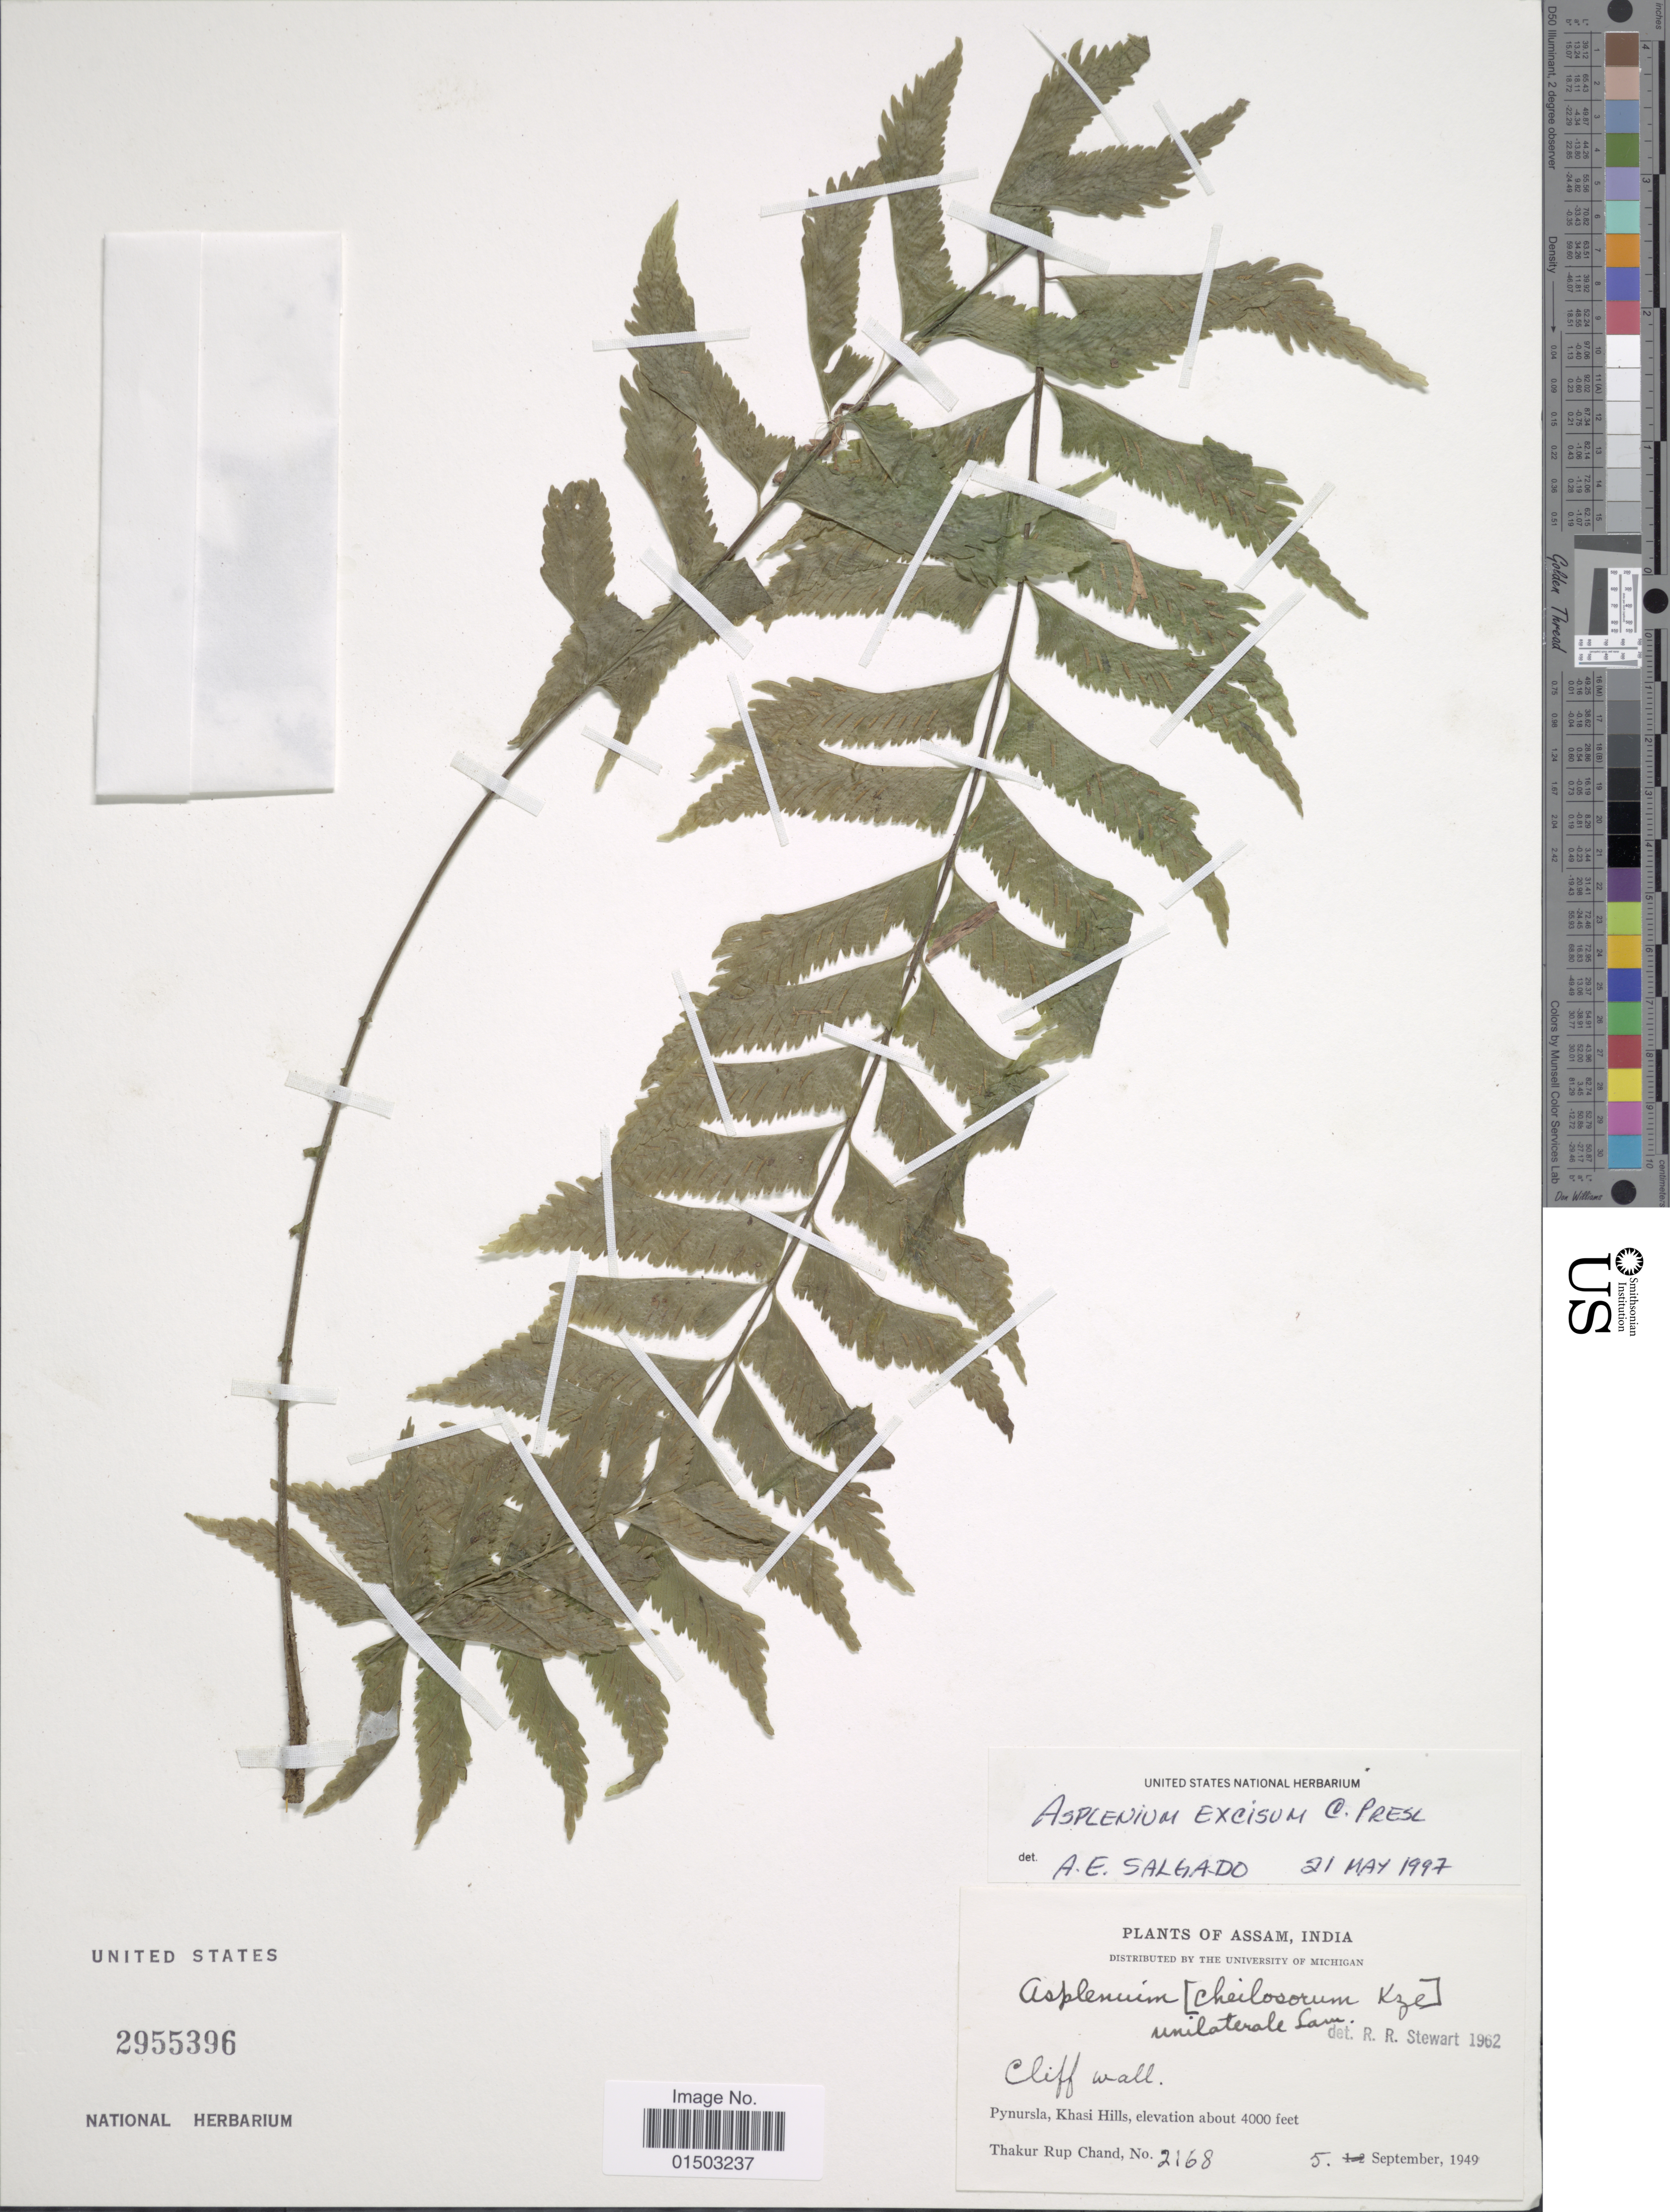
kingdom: Plantae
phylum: Tracheophyta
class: Polypodiopsida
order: Polypodiales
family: Aspleniaceae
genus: Hymenasplenium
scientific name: Hymenasplenium unilaterale var. majus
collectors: T. R. Chand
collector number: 2168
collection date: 1949-09-05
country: India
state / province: Meghalaya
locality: Assam, India. Pynursla, Khasi Hills.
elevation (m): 1219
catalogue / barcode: US 2955396